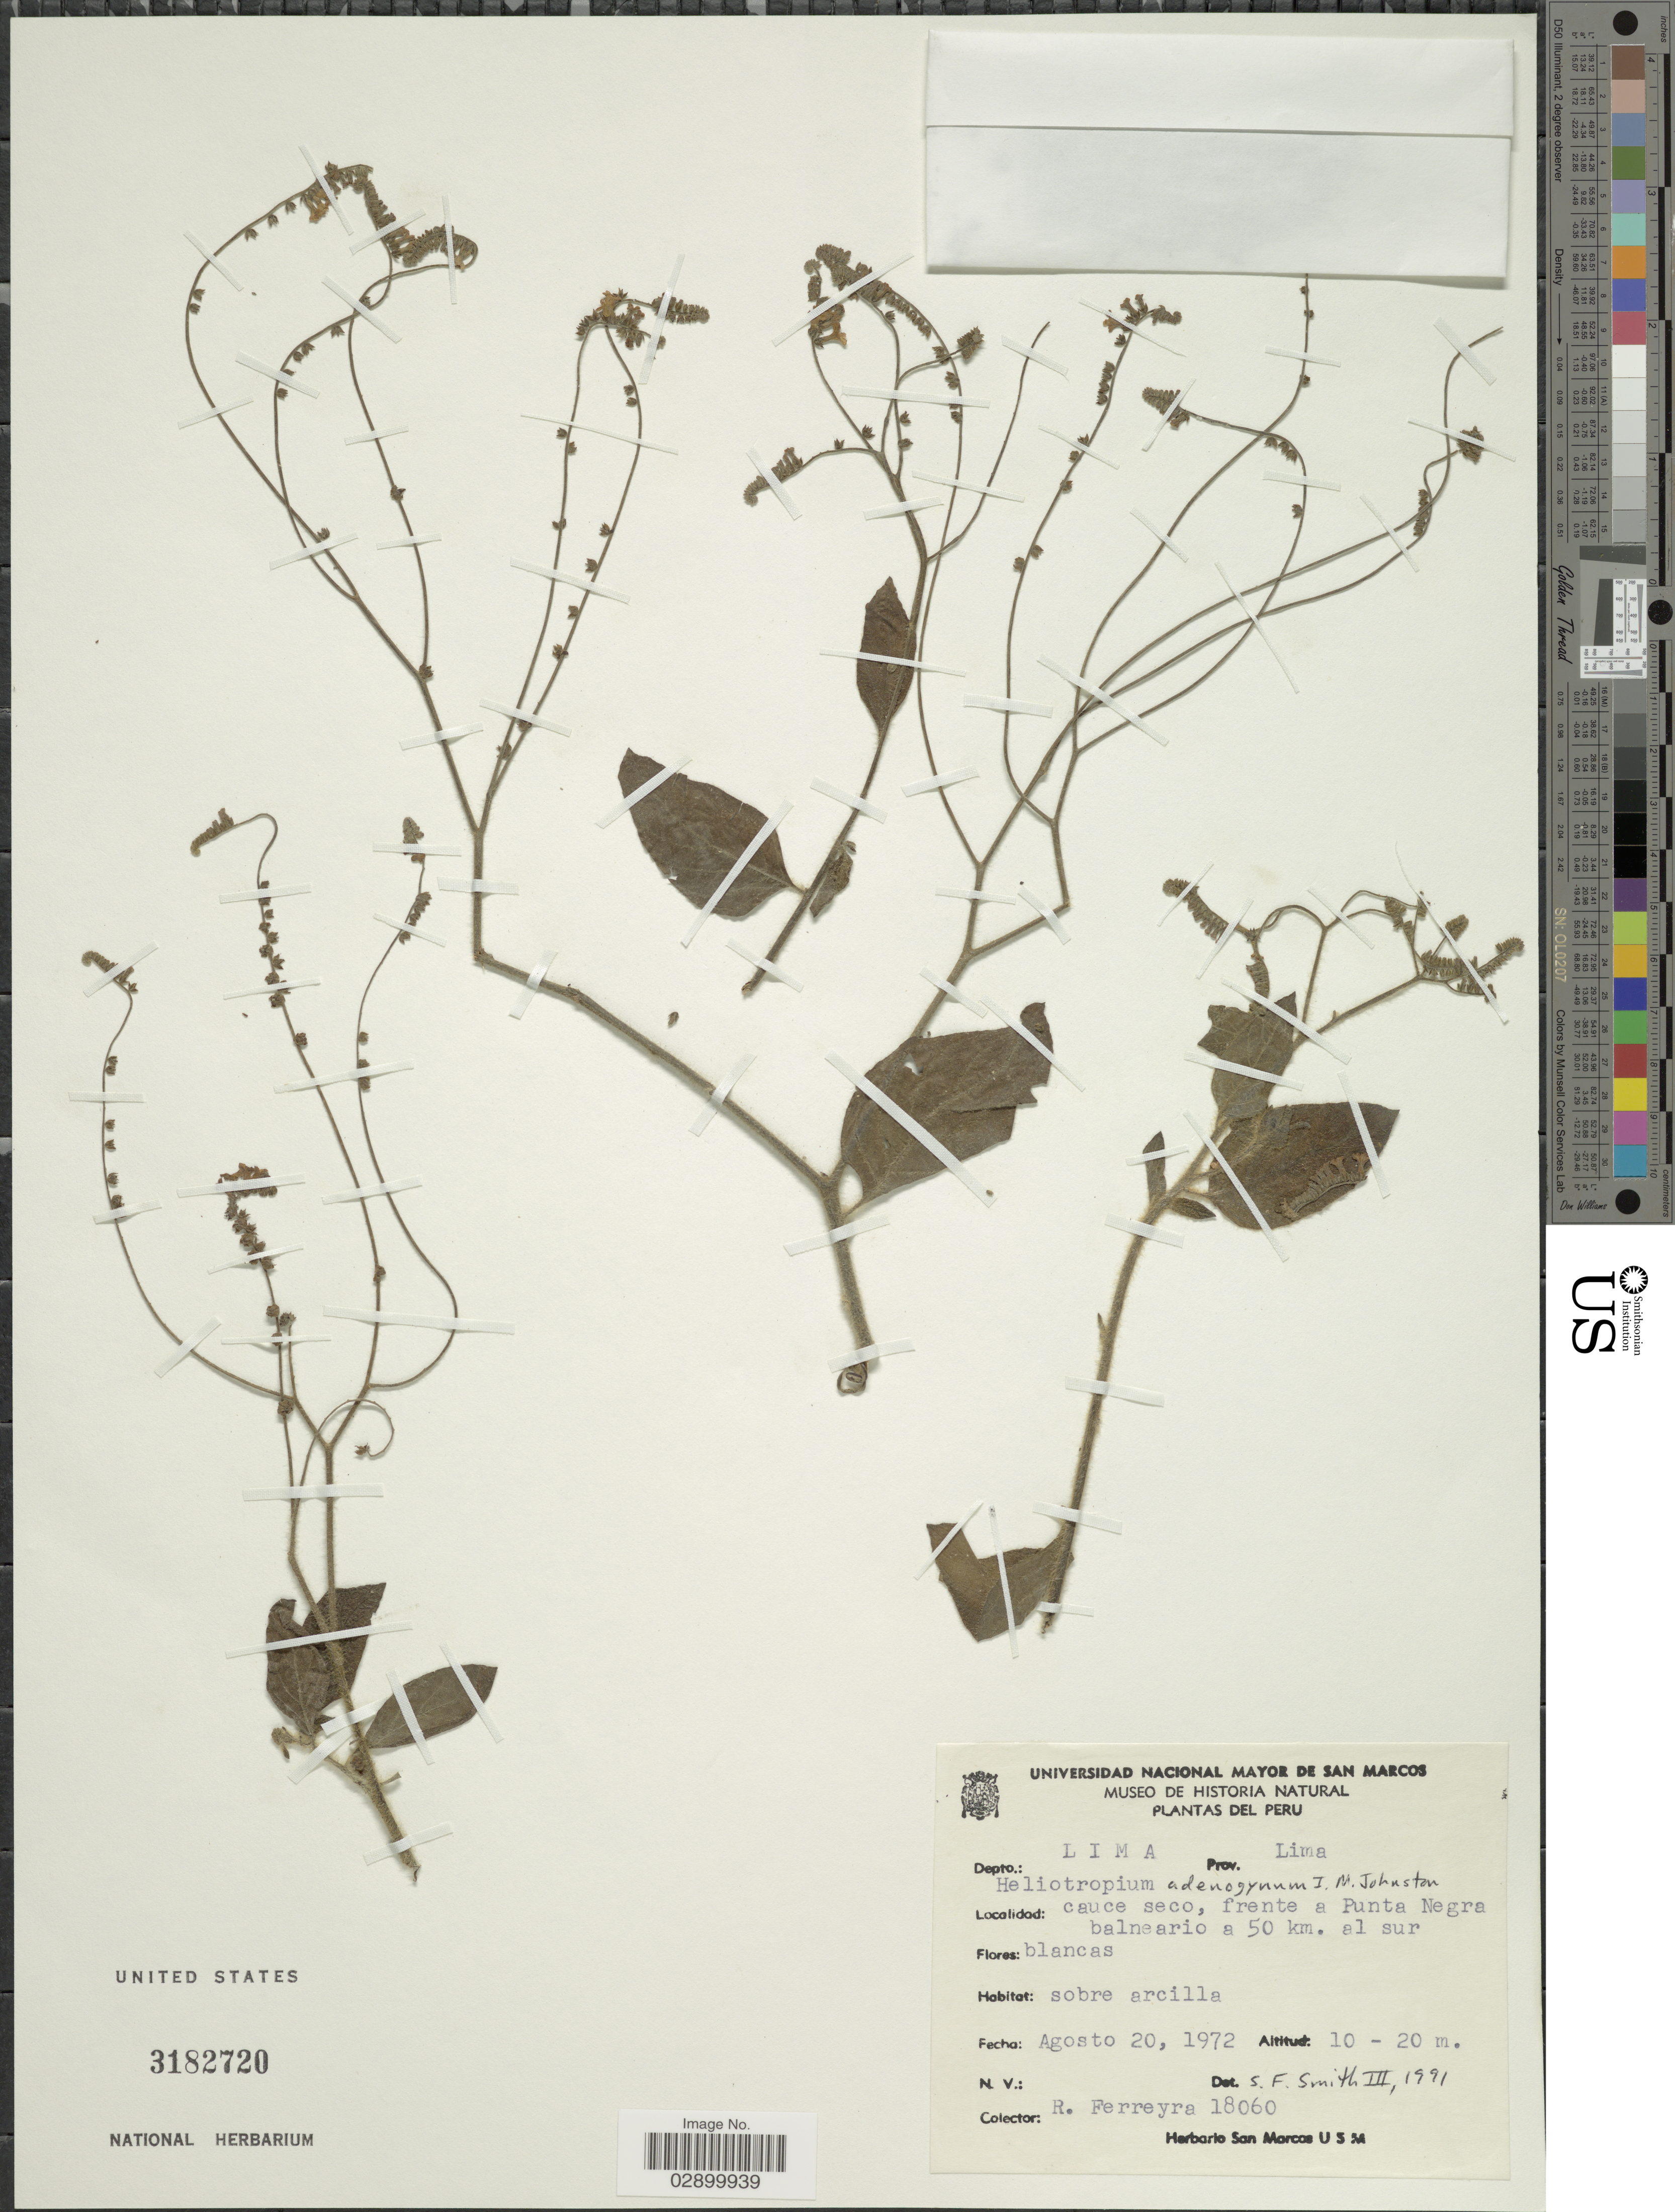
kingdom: Plantae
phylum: Tracheophyta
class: Magnoliopsida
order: Boraginales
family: Heliotropiaceae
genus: Heliotropium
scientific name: Heliotropium adenogynum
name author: I.M. Johnst.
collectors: R. A. Ferreyra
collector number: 18060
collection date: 1972-08-20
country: Peru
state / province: Lima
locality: Depto.: Lima. Prov. Lima. Frente a Punta Negra balneario a 50 km. al sur.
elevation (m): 10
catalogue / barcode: US 3182720